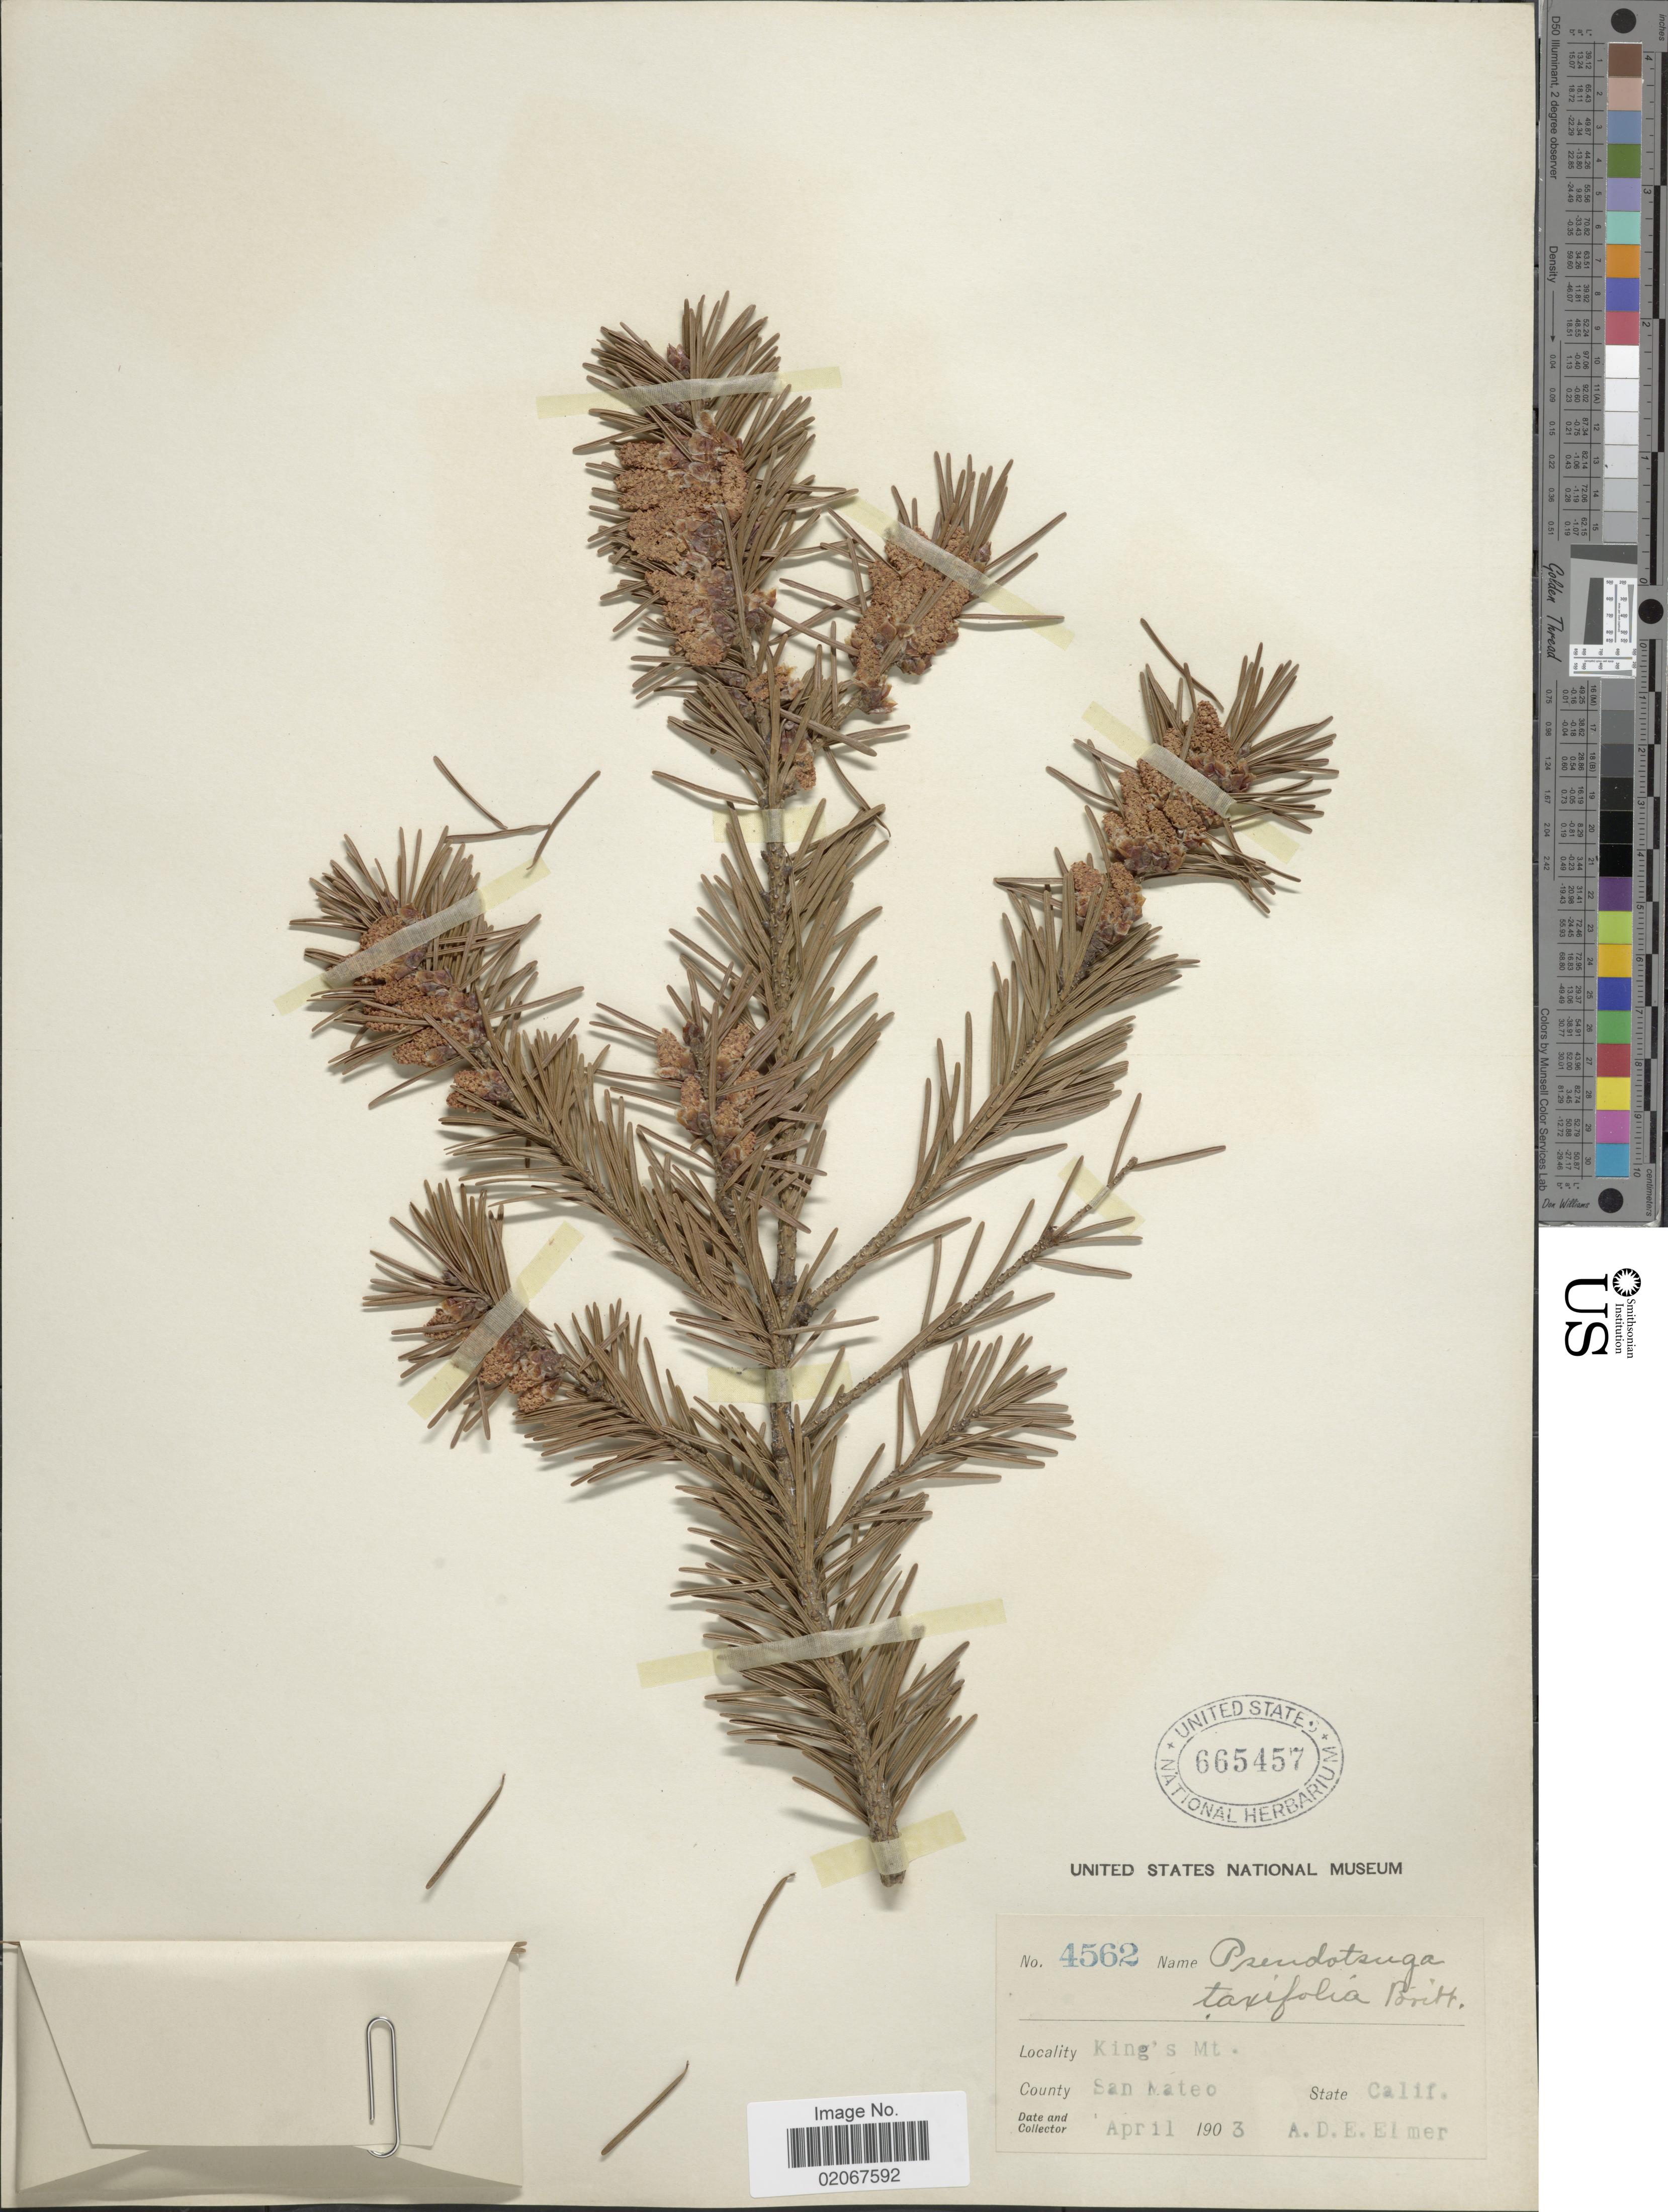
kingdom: Plantae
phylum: Tracheophyta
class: Pinopsida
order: Pinales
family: Pinaceae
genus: Pseudotsuga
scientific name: Pseudotsuga menziesii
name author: (Mirb.) Franco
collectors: A. D. E. Elmer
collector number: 4562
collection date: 1903-04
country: United States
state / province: California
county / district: San Mateo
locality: King's Mt. County San Mateo. state Calif.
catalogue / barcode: US 665457